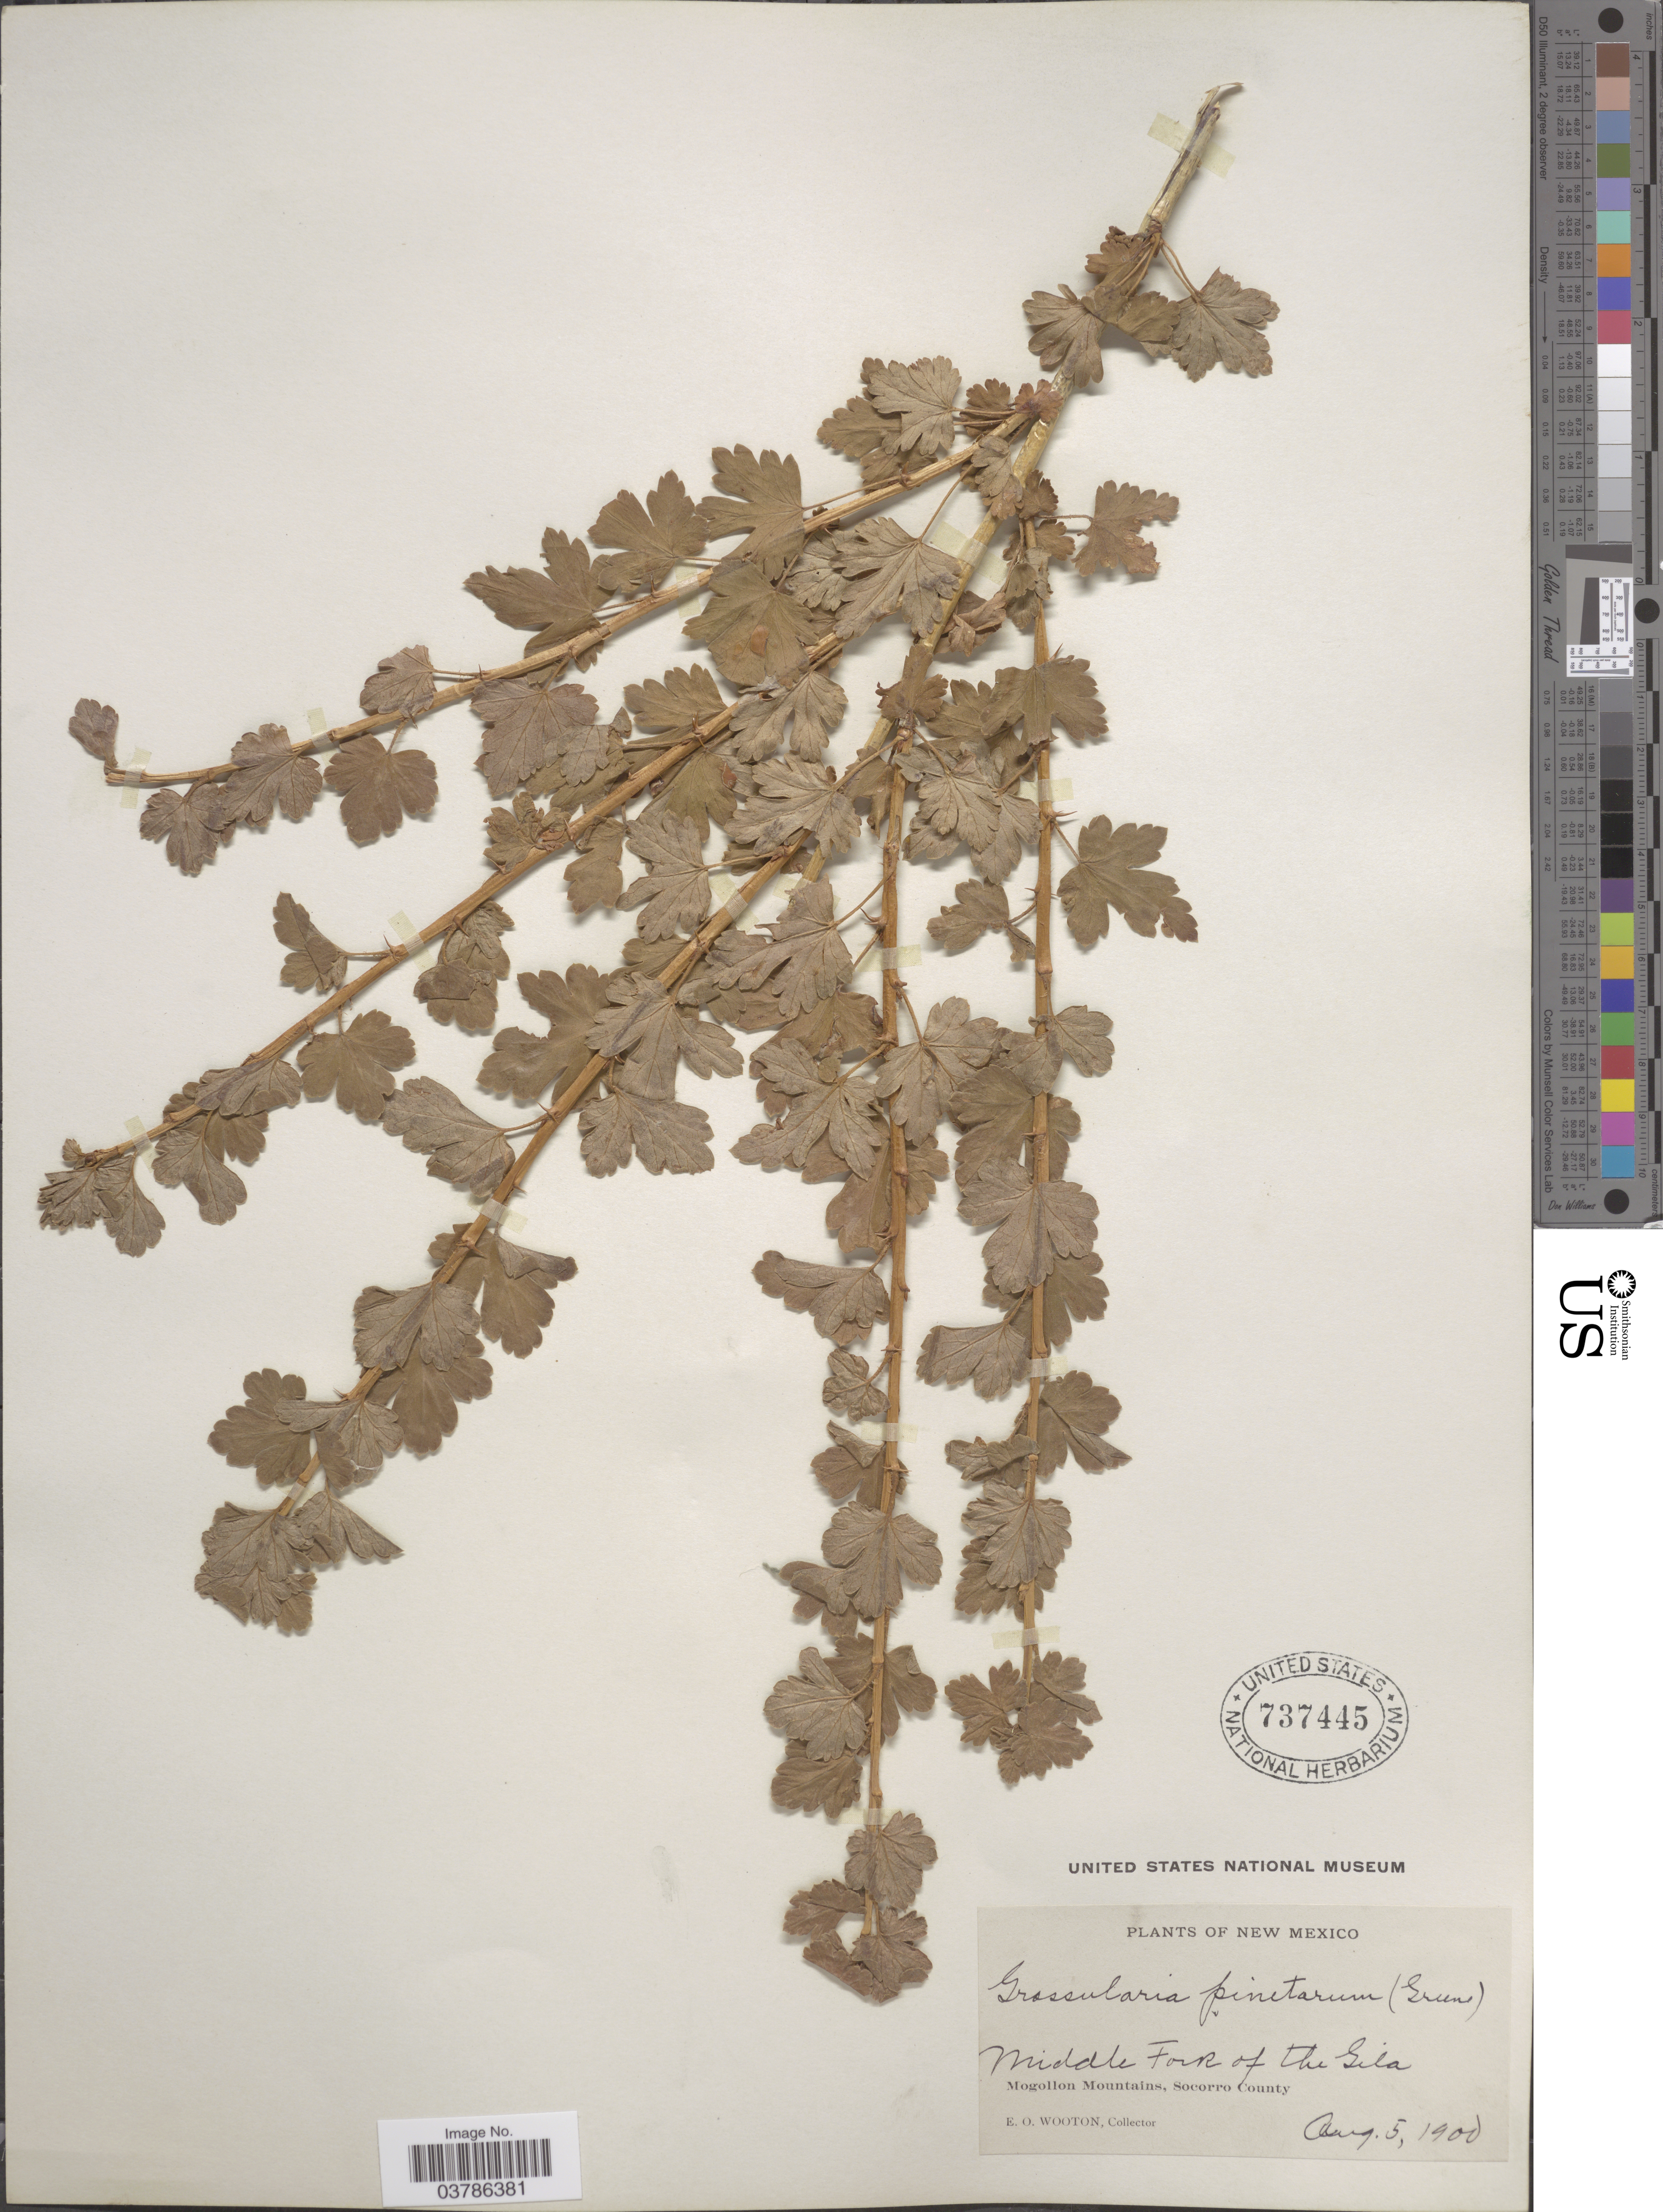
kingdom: Plantae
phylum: Tracheophyta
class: Magnoliopsida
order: Saxifragales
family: Grossulariaceae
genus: Ribes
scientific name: Ribes pinetorum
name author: Greene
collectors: E. O. Wooton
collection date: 1900-08-05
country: United States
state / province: New Mexico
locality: Middle Fork of the Gila. Mogollon Mountains, Socorro County.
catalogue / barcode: US 737445